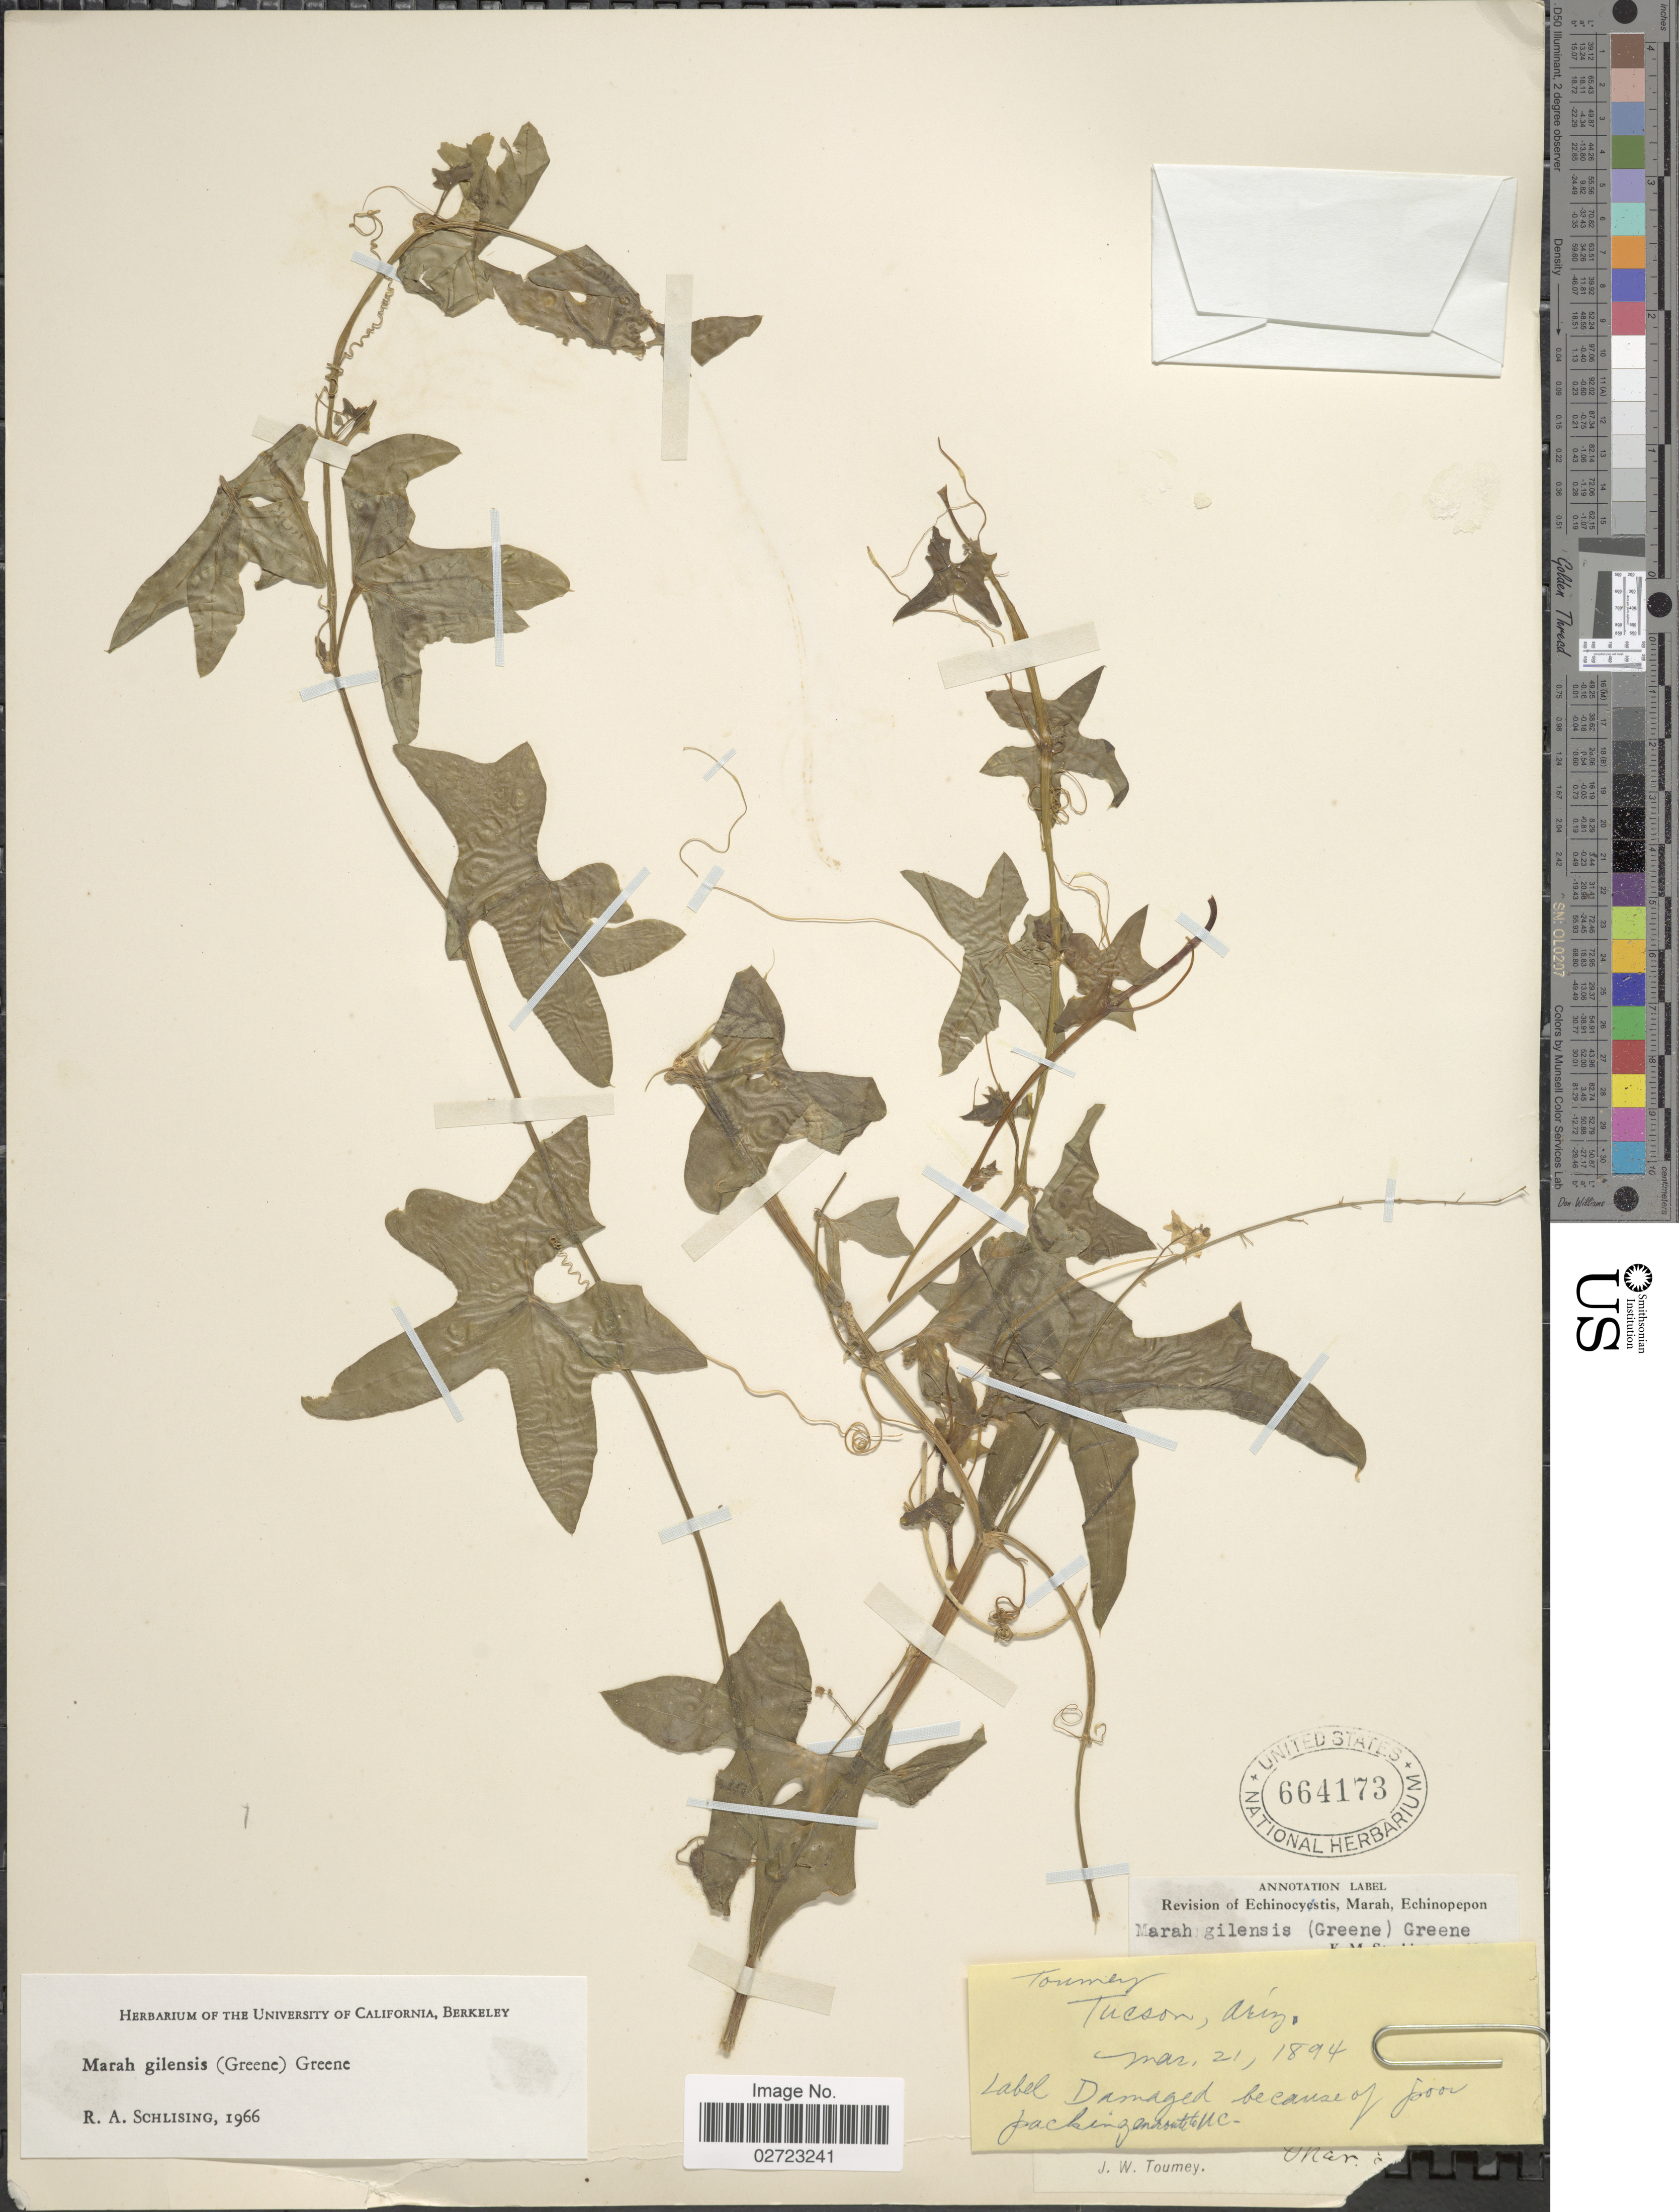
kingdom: Plantae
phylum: Tracheophyta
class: Magnoliopsida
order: Cucurbitales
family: Cucurbitaceae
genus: Marah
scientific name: Marah gilensis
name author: (Greene) Greene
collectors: J. W. Toumey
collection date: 1894-03-21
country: United States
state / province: Arizona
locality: Tucson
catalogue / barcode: US 664173